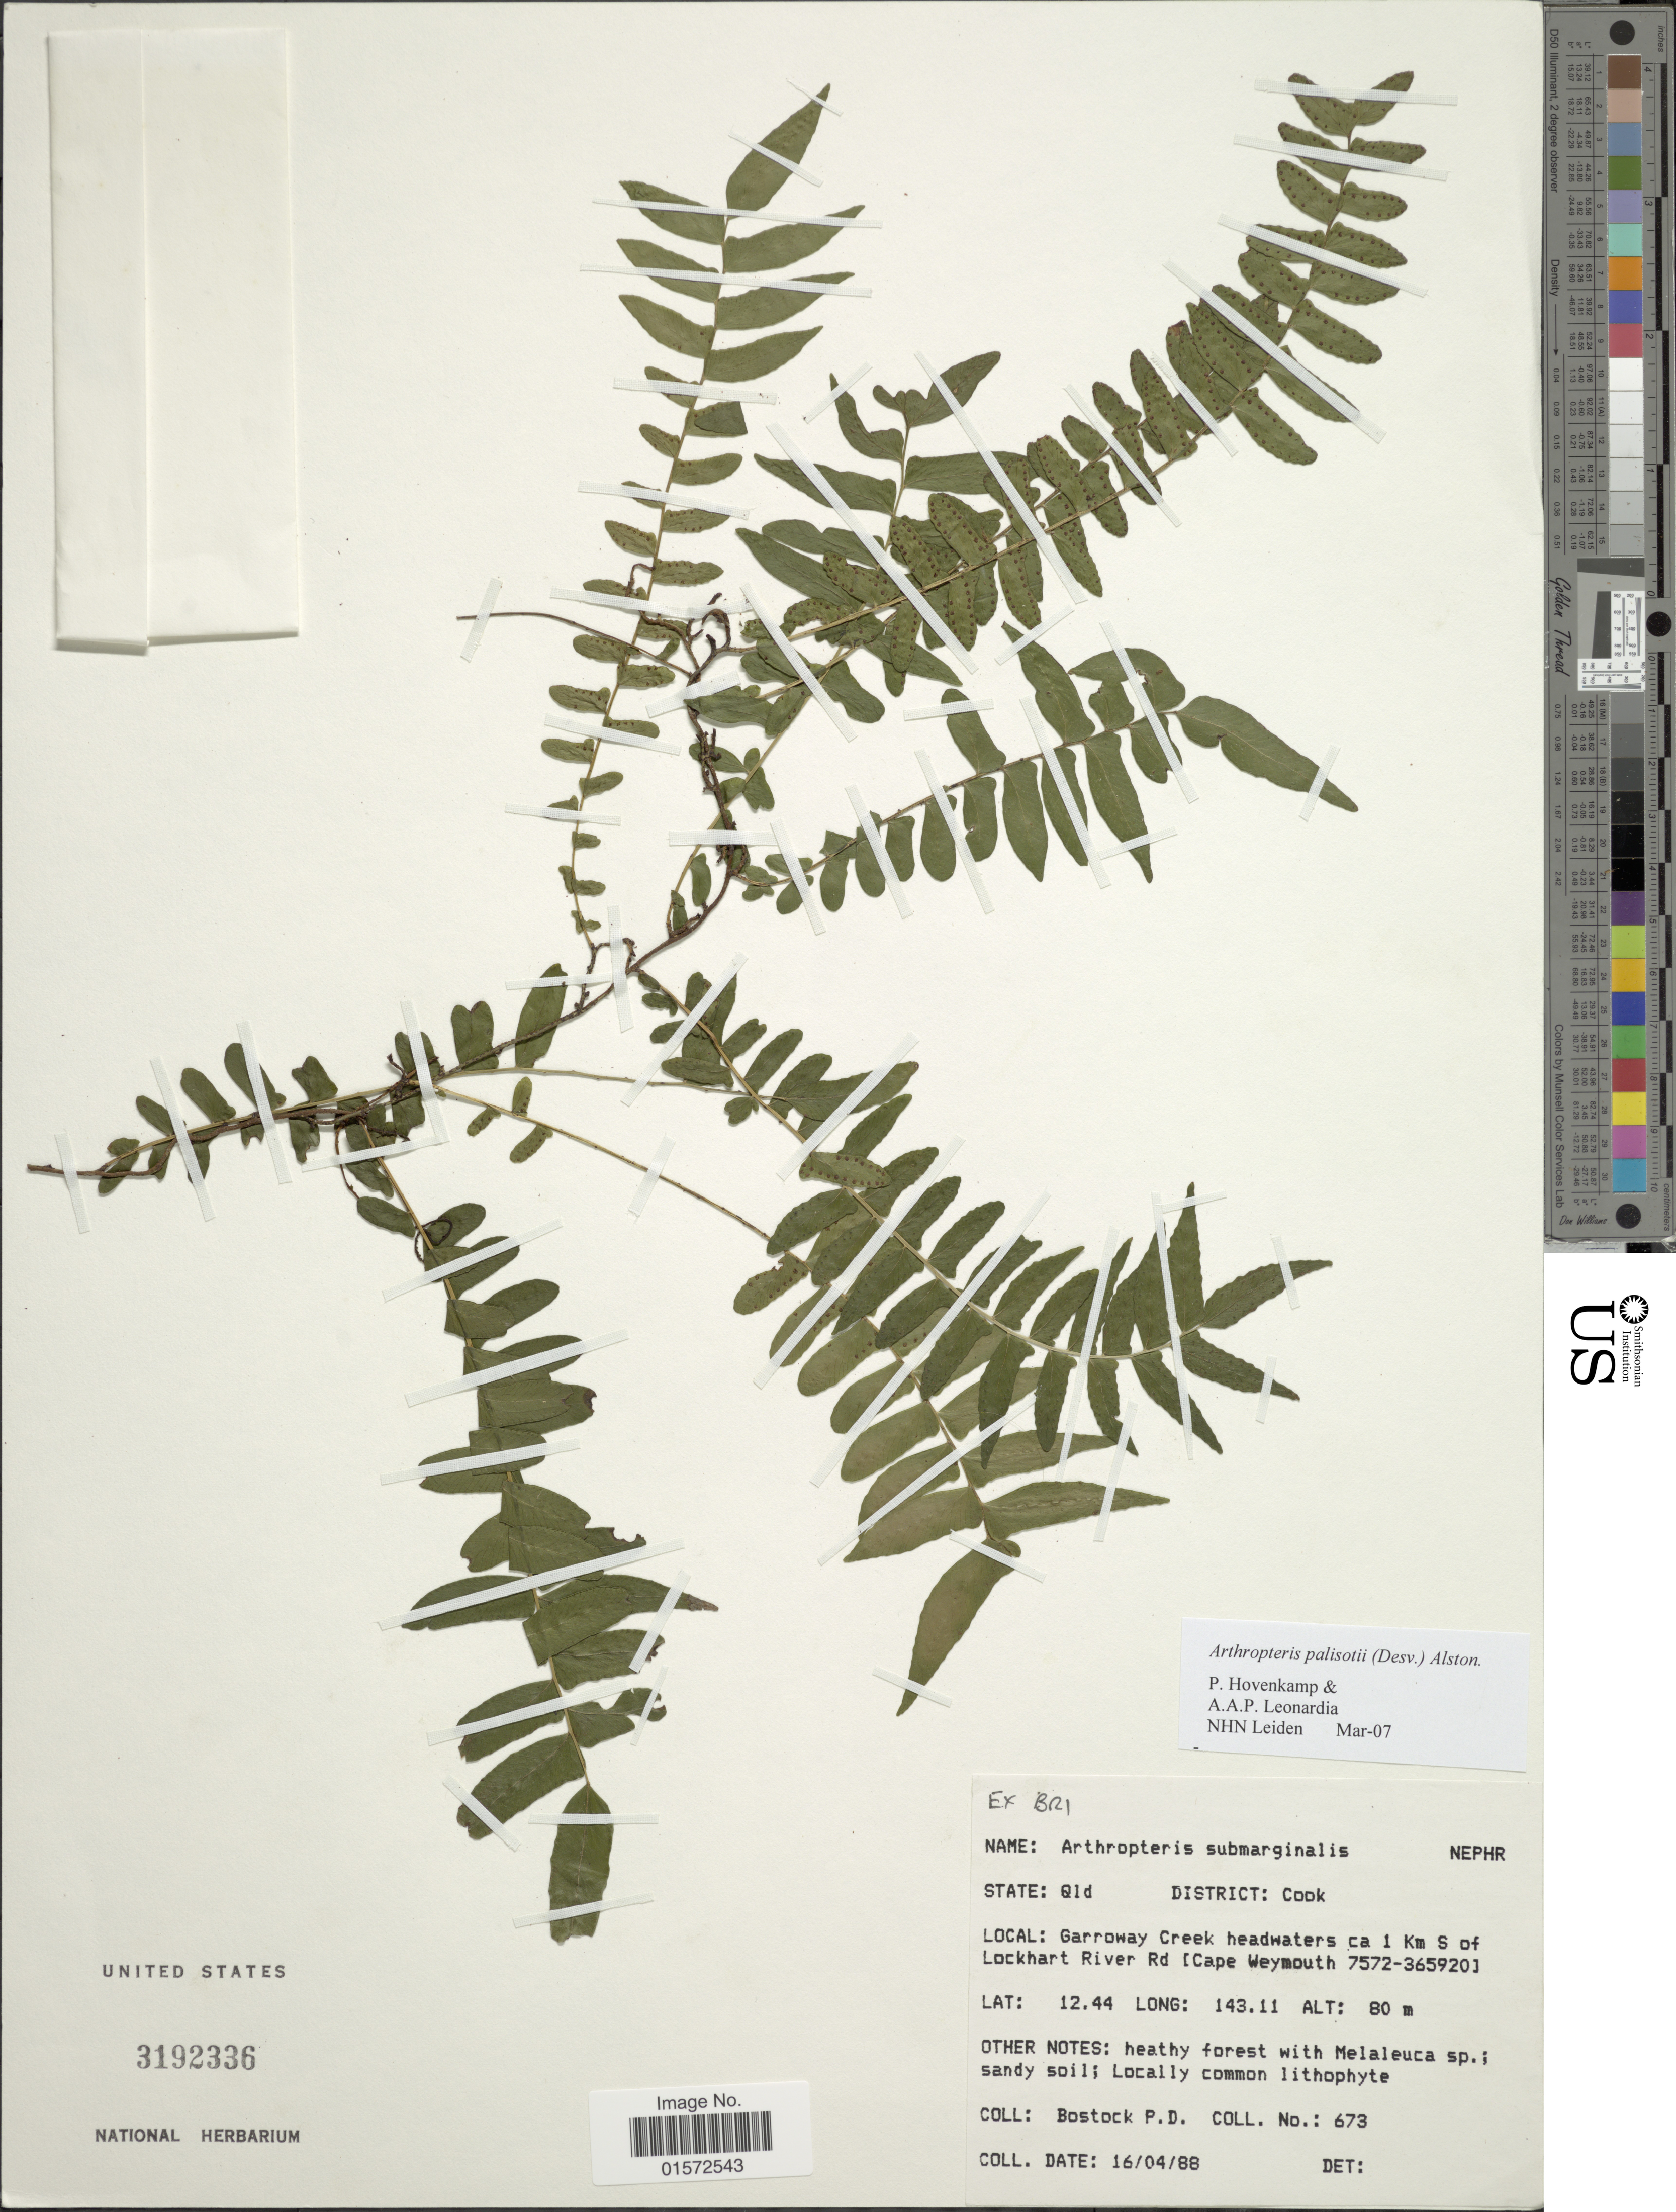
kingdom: Plantae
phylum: Tracheophyta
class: Polypodiopsida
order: Polypodiales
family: Tectariaceae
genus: Arthropteris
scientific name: Arthropteris palisotii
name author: (Desv.) Alston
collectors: H. Bostock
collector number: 673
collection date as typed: Transcribed d/m/y: 15/4/88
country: Australia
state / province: Queensland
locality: Queensland, cook District, Garroway Creek headwaters ca 1 km S of Lockhart River Rd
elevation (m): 80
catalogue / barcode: US 3192336